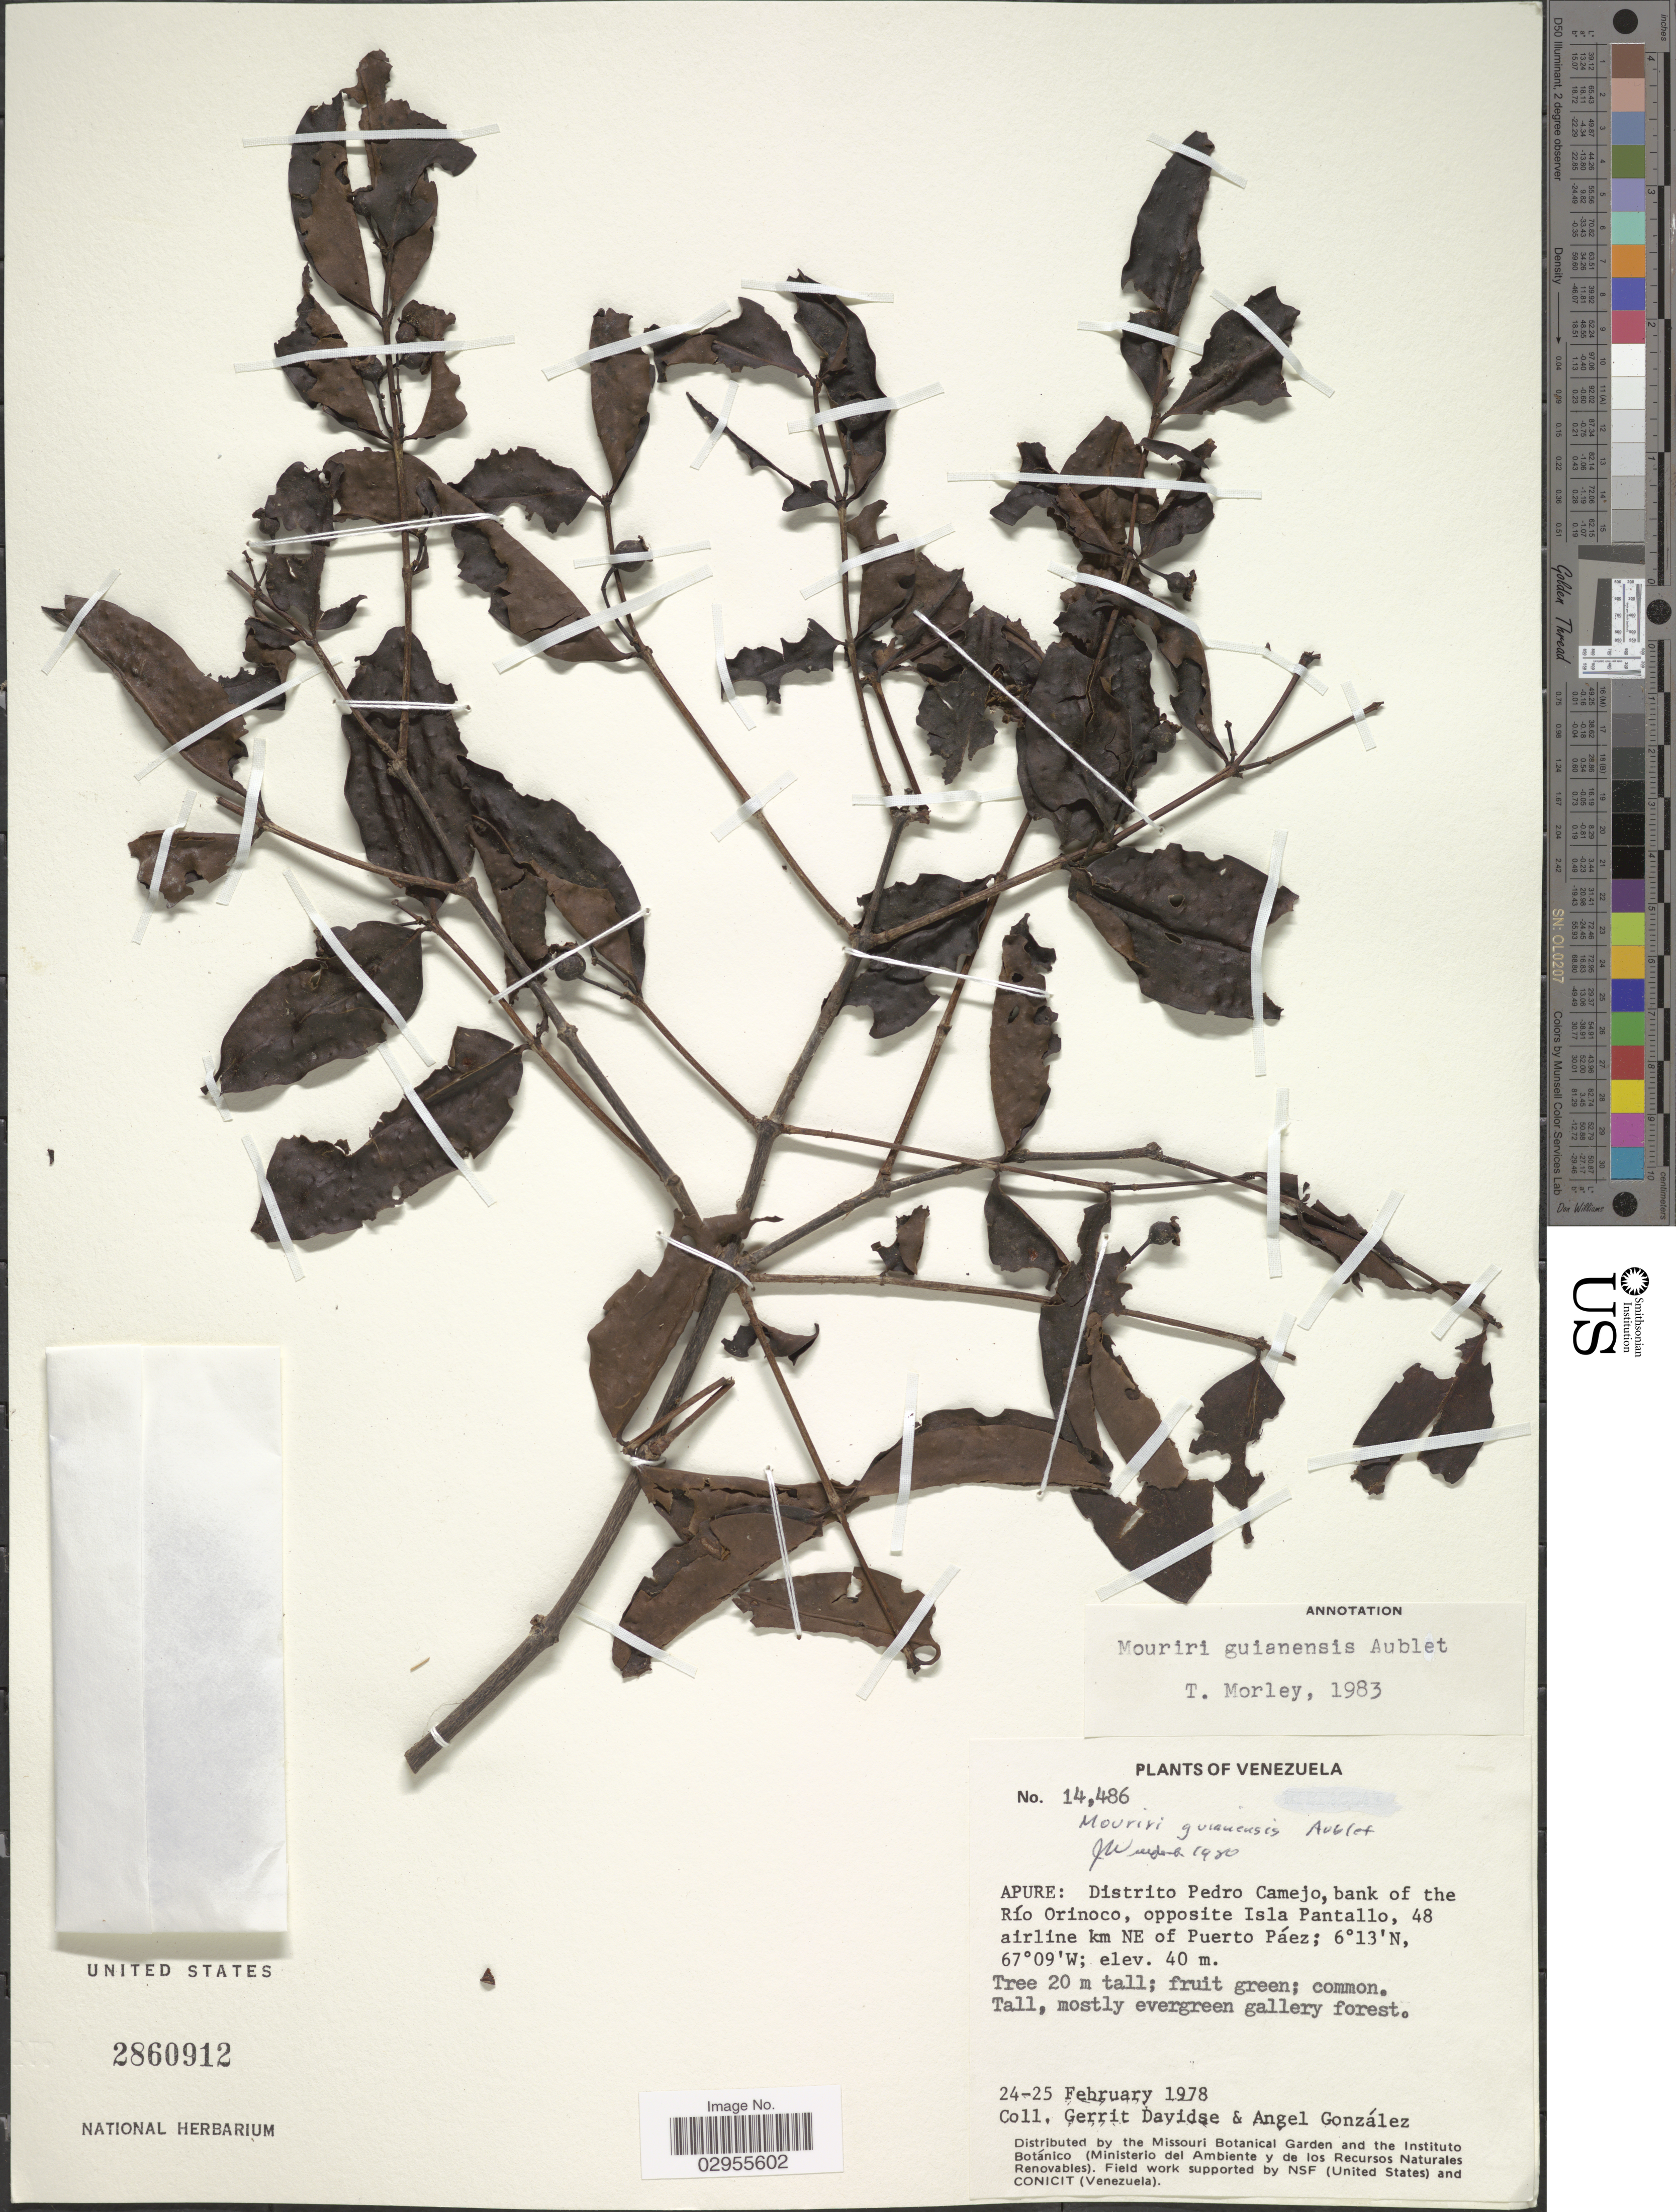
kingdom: Plantae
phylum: Tracheophyta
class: Magnoliopsida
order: Myrtales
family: Melastomataceae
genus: Mouriri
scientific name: Mouriri guianensis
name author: Aubl.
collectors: G. Davidse & A. C. González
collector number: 14486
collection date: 1978-02-24/1978-02-25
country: Venezuela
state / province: Apure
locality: Apure: Distrito Pedro Camejo, bank of the Río Orinoco, opposite Isla Pantallo, 48 airline km NE of Puerto Páez.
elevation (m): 40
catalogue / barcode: US 2860912